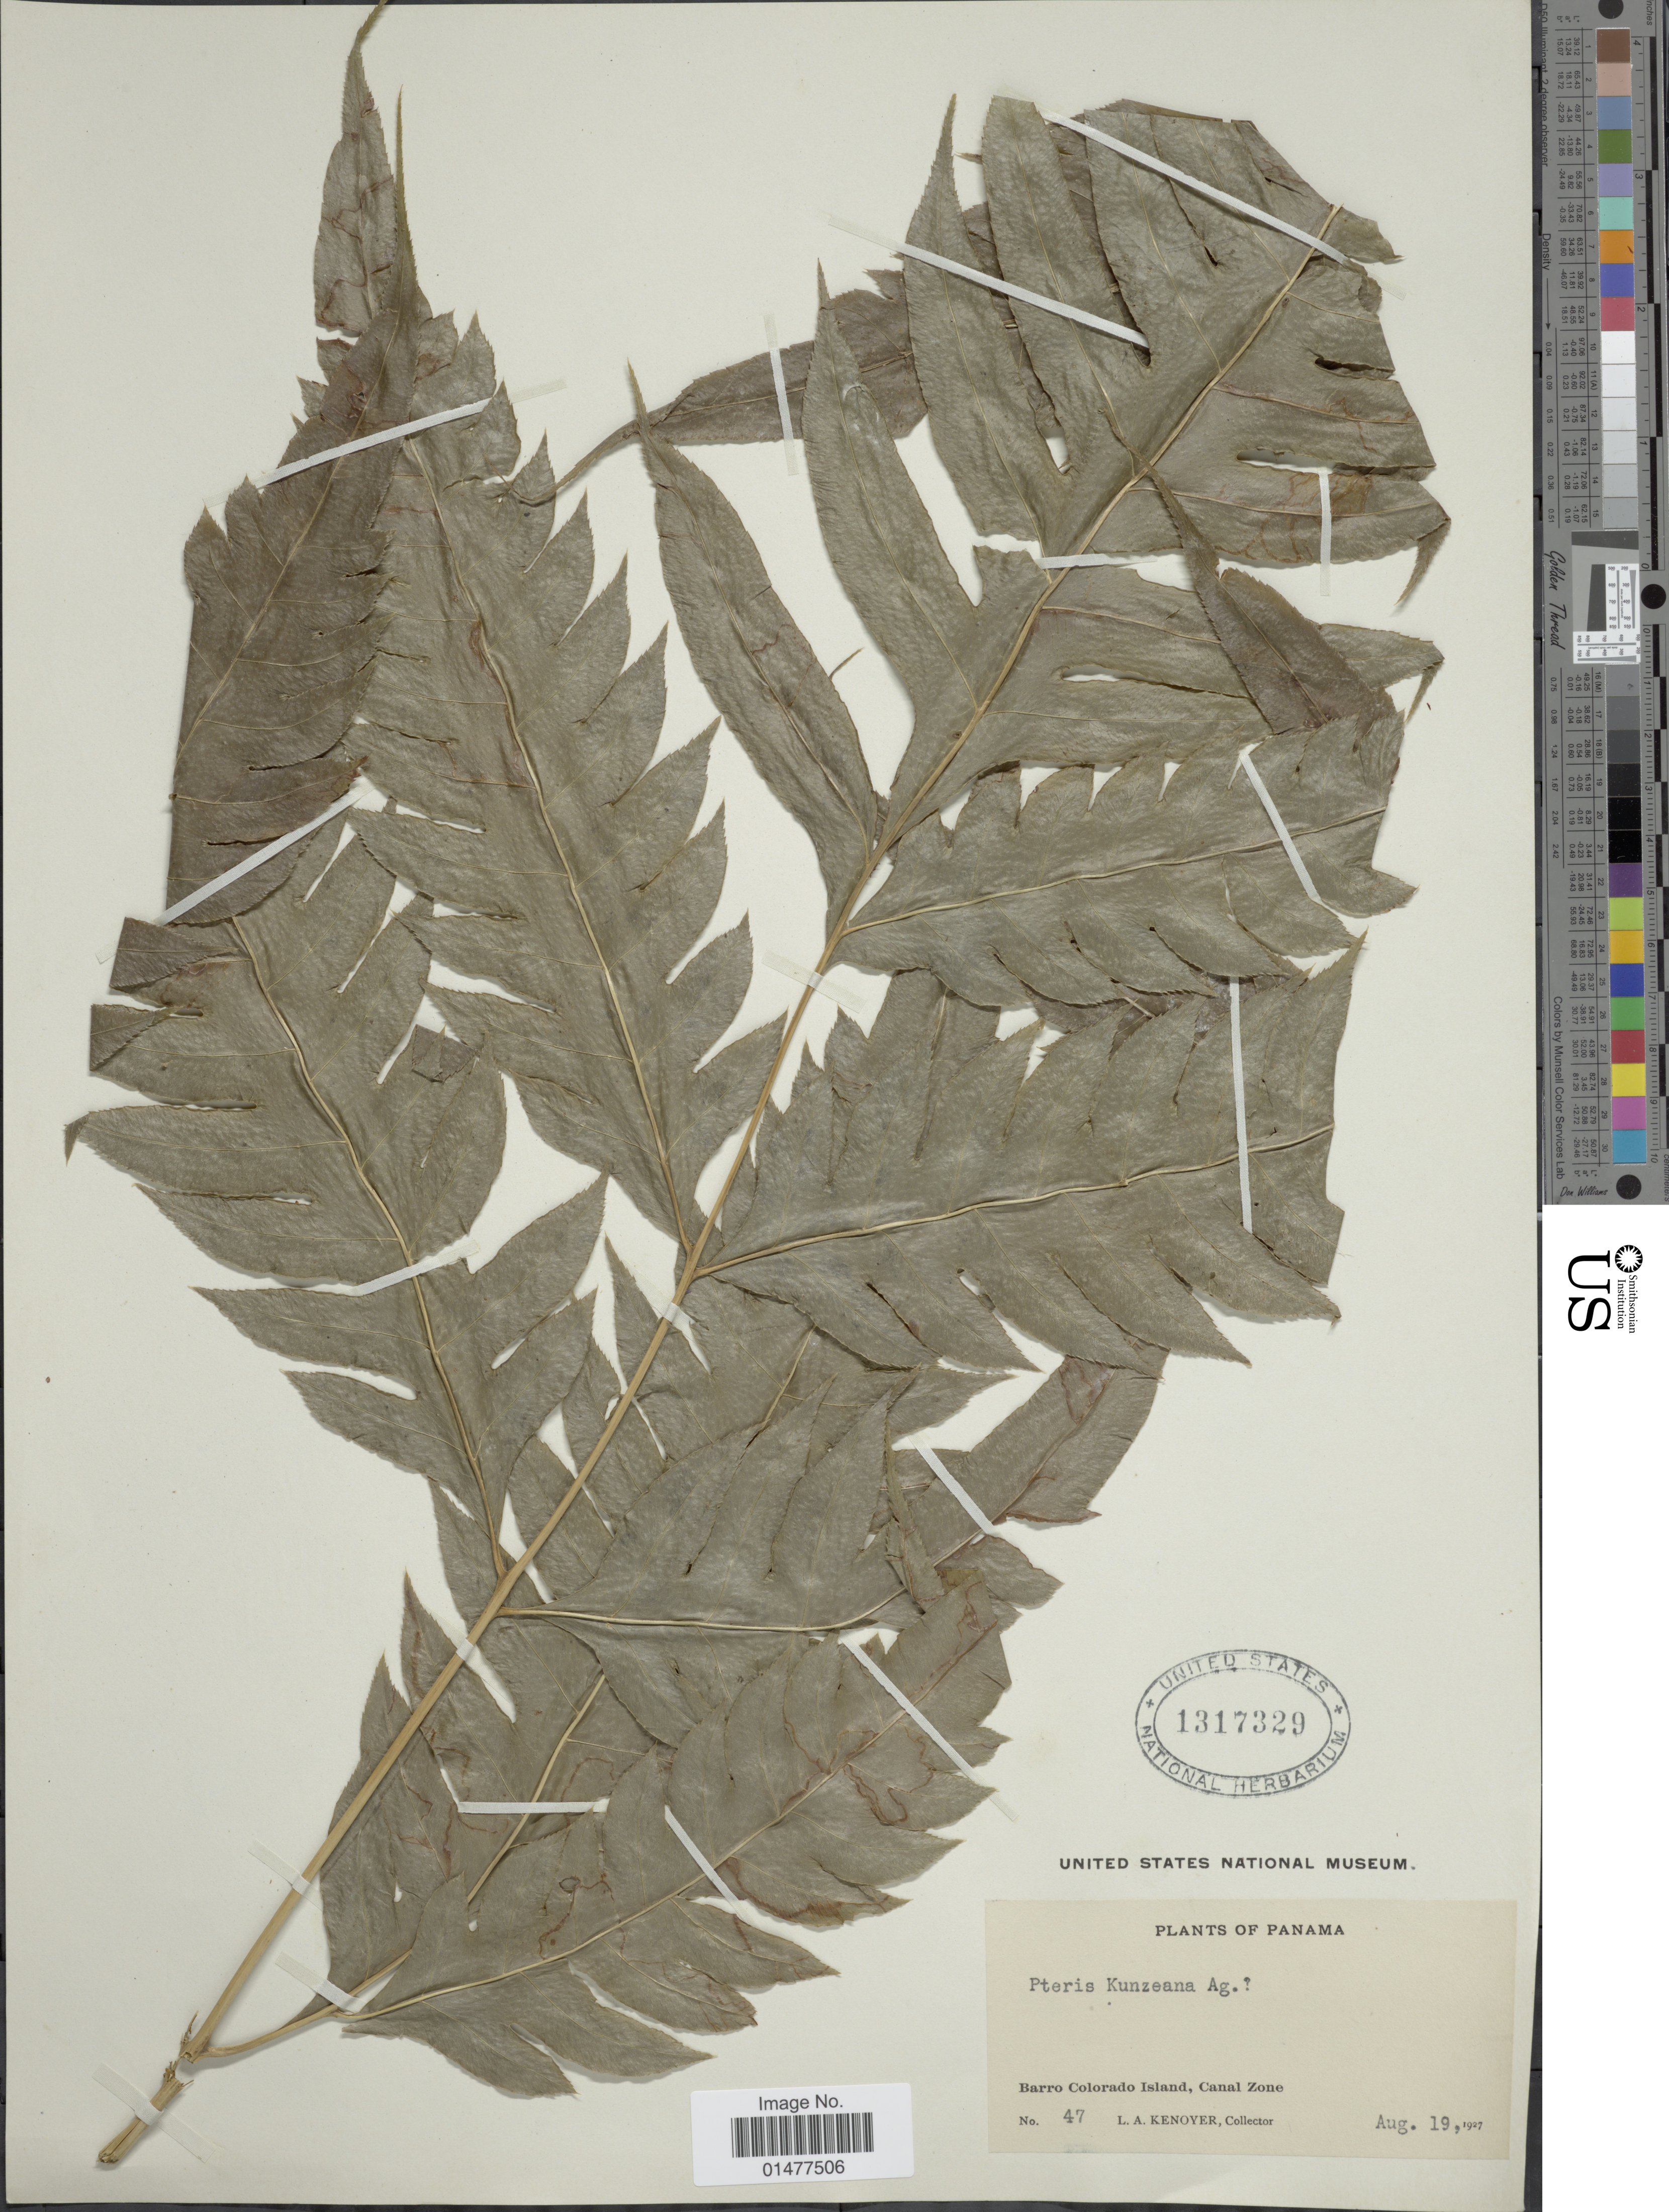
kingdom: Plantae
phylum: Tracheophyta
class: Polypodiopsida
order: Polypodiales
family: Pteridaceae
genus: Pteris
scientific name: Pteris altissima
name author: Poir.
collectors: L. A. Kenoyer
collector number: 47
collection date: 1927-08-19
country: Panama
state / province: Panamá Oeste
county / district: Canal Zone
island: Barro Colorado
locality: Barro Colorado Island, Canal Zone.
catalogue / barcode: US 1317329